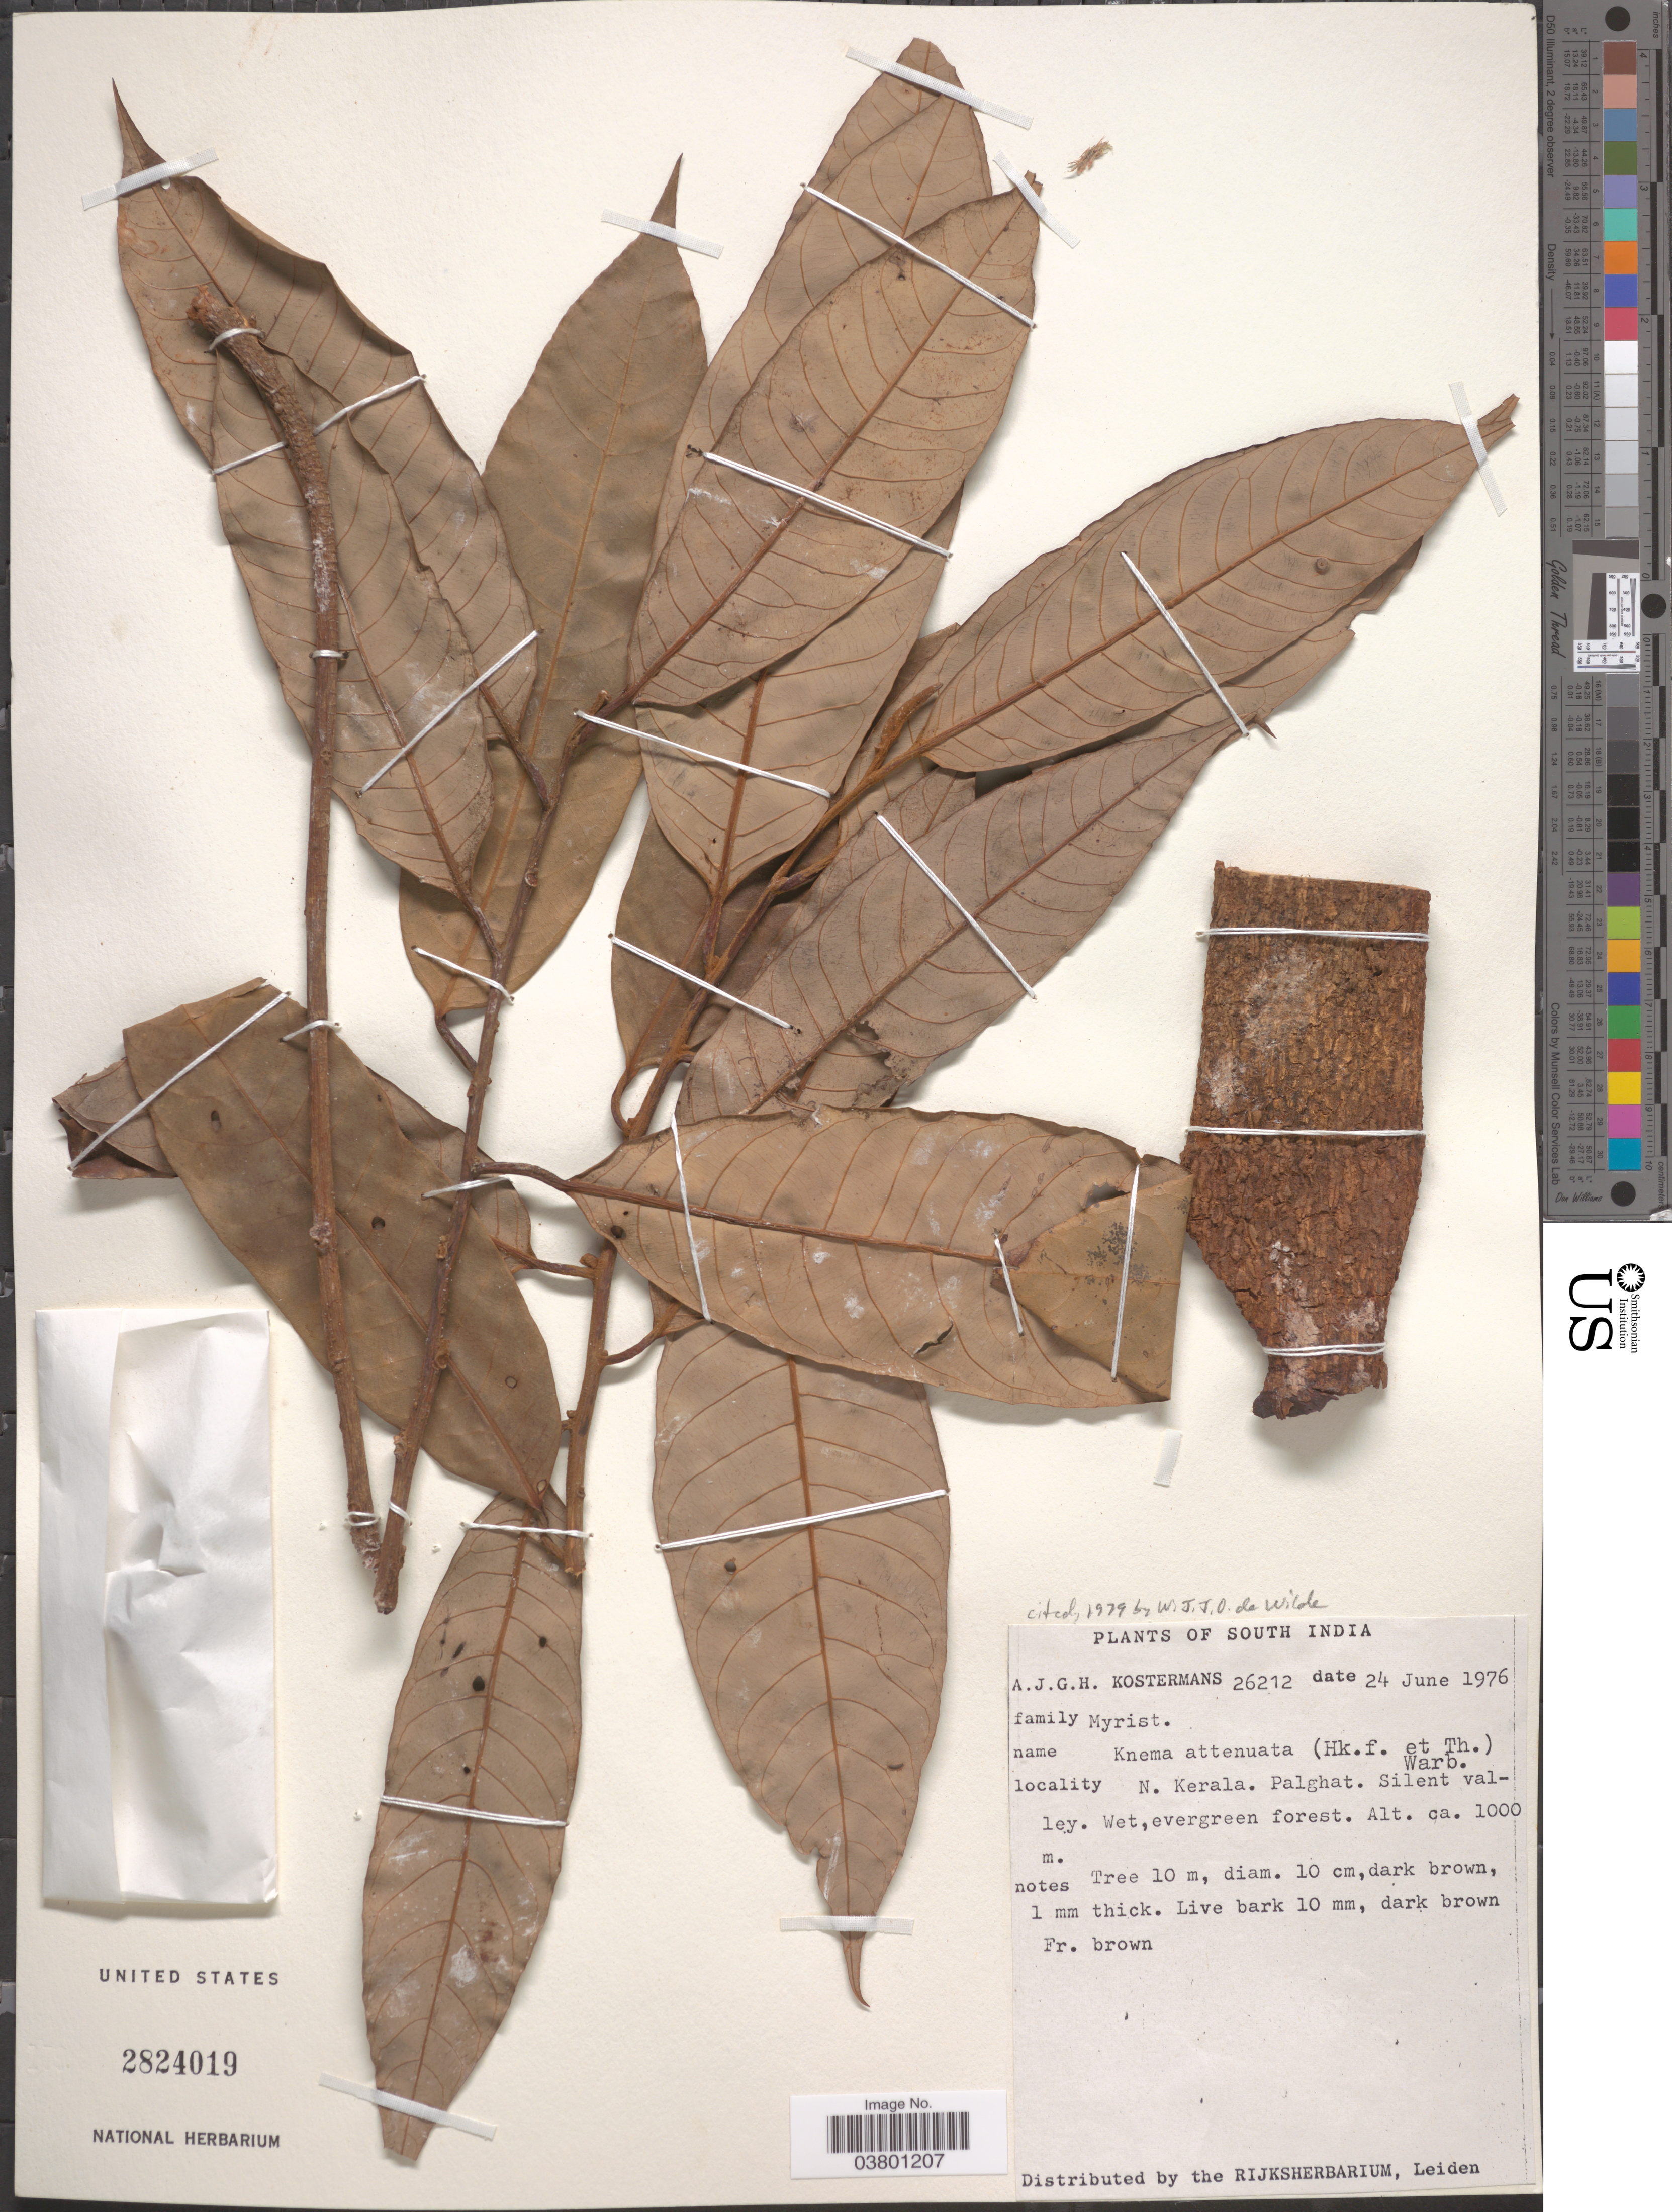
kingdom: Plantae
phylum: Tracheophyta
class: Magnoliopsida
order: Magnoliales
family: Myristicaceae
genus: Knema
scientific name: Knema attenuata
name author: (Warb. ex Hook. f. & Thomson) Warb.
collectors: A. J. G. Kostermans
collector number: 26212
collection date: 1976-06-24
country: India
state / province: Kerala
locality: South India. N. Kerala. Palghat. Silent valley.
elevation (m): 1000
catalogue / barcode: US 2824019